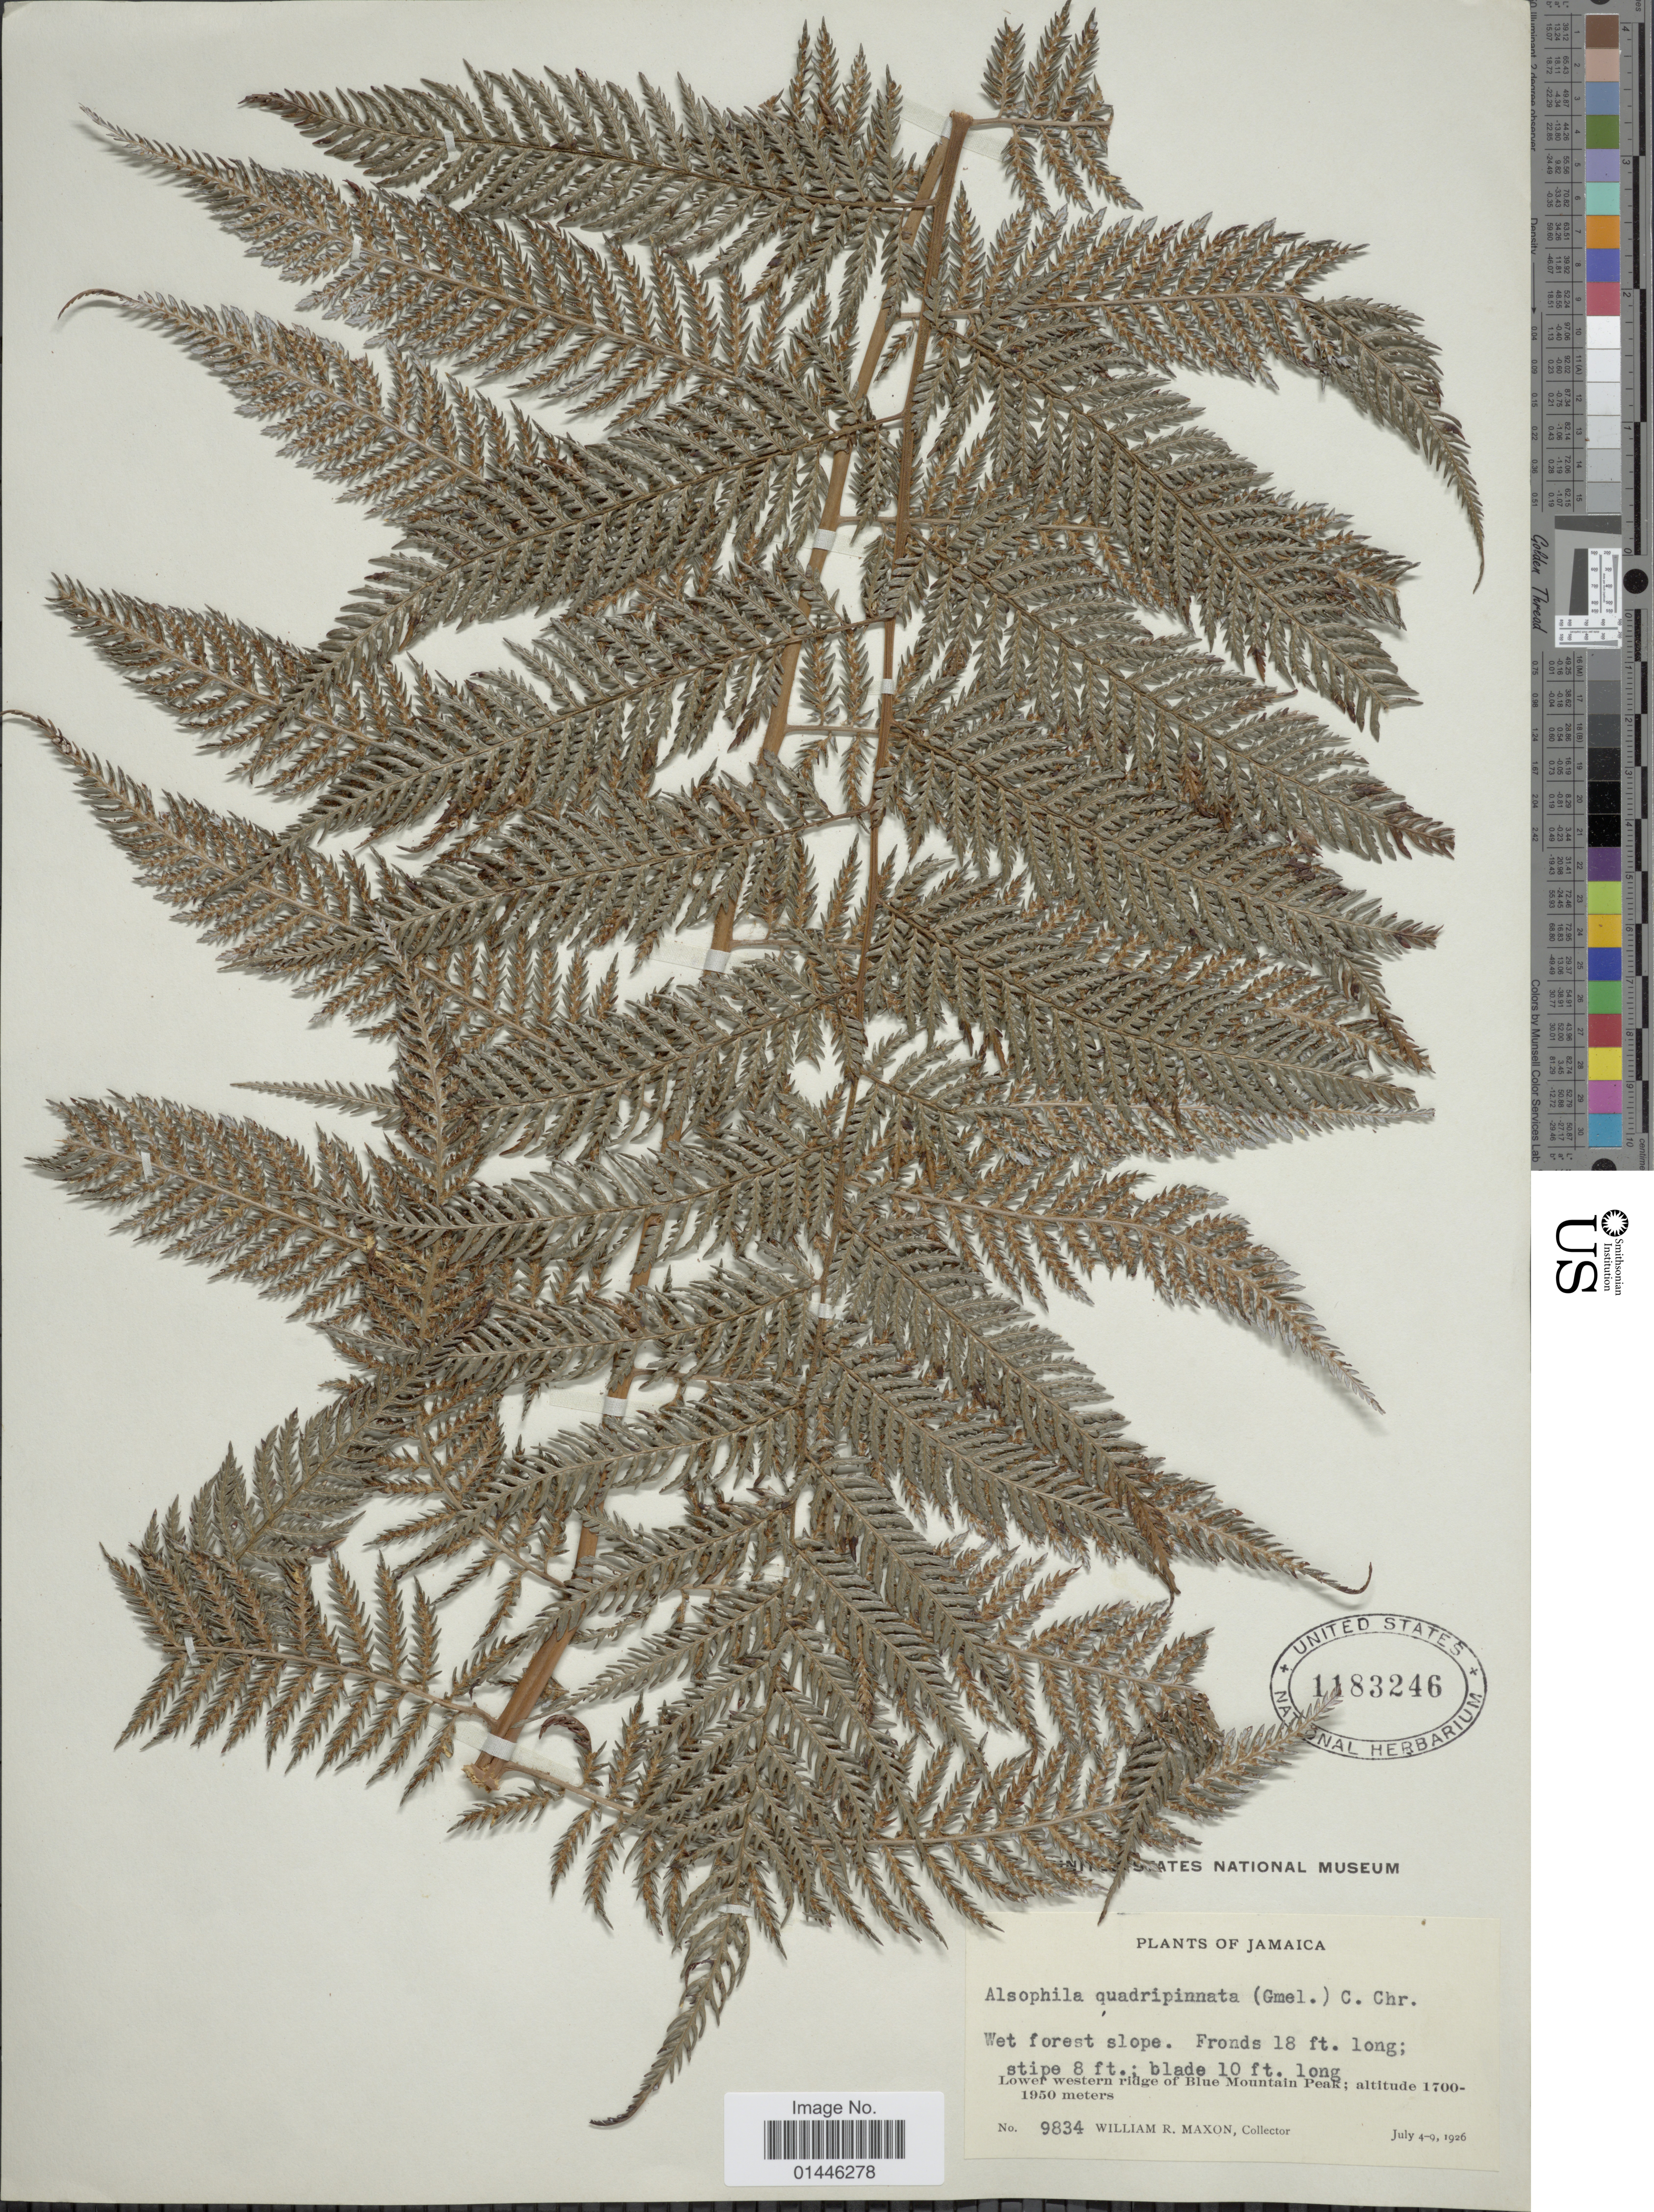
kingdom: Plantae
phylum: Tracheophyta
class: Polypodiopsida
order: Cyatheales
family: Dicksoniaceae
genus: Lophosoria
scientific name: Lophosoria quadripinnata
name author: (J.F. Gmel.) C. Chr.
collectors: W. R. Maxon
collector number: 9834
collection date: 1926-07-04/1926-07-09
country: Jamaica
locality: Low western ridge of Blue Mountain Peak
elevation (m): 1700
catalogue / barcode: US 1183246